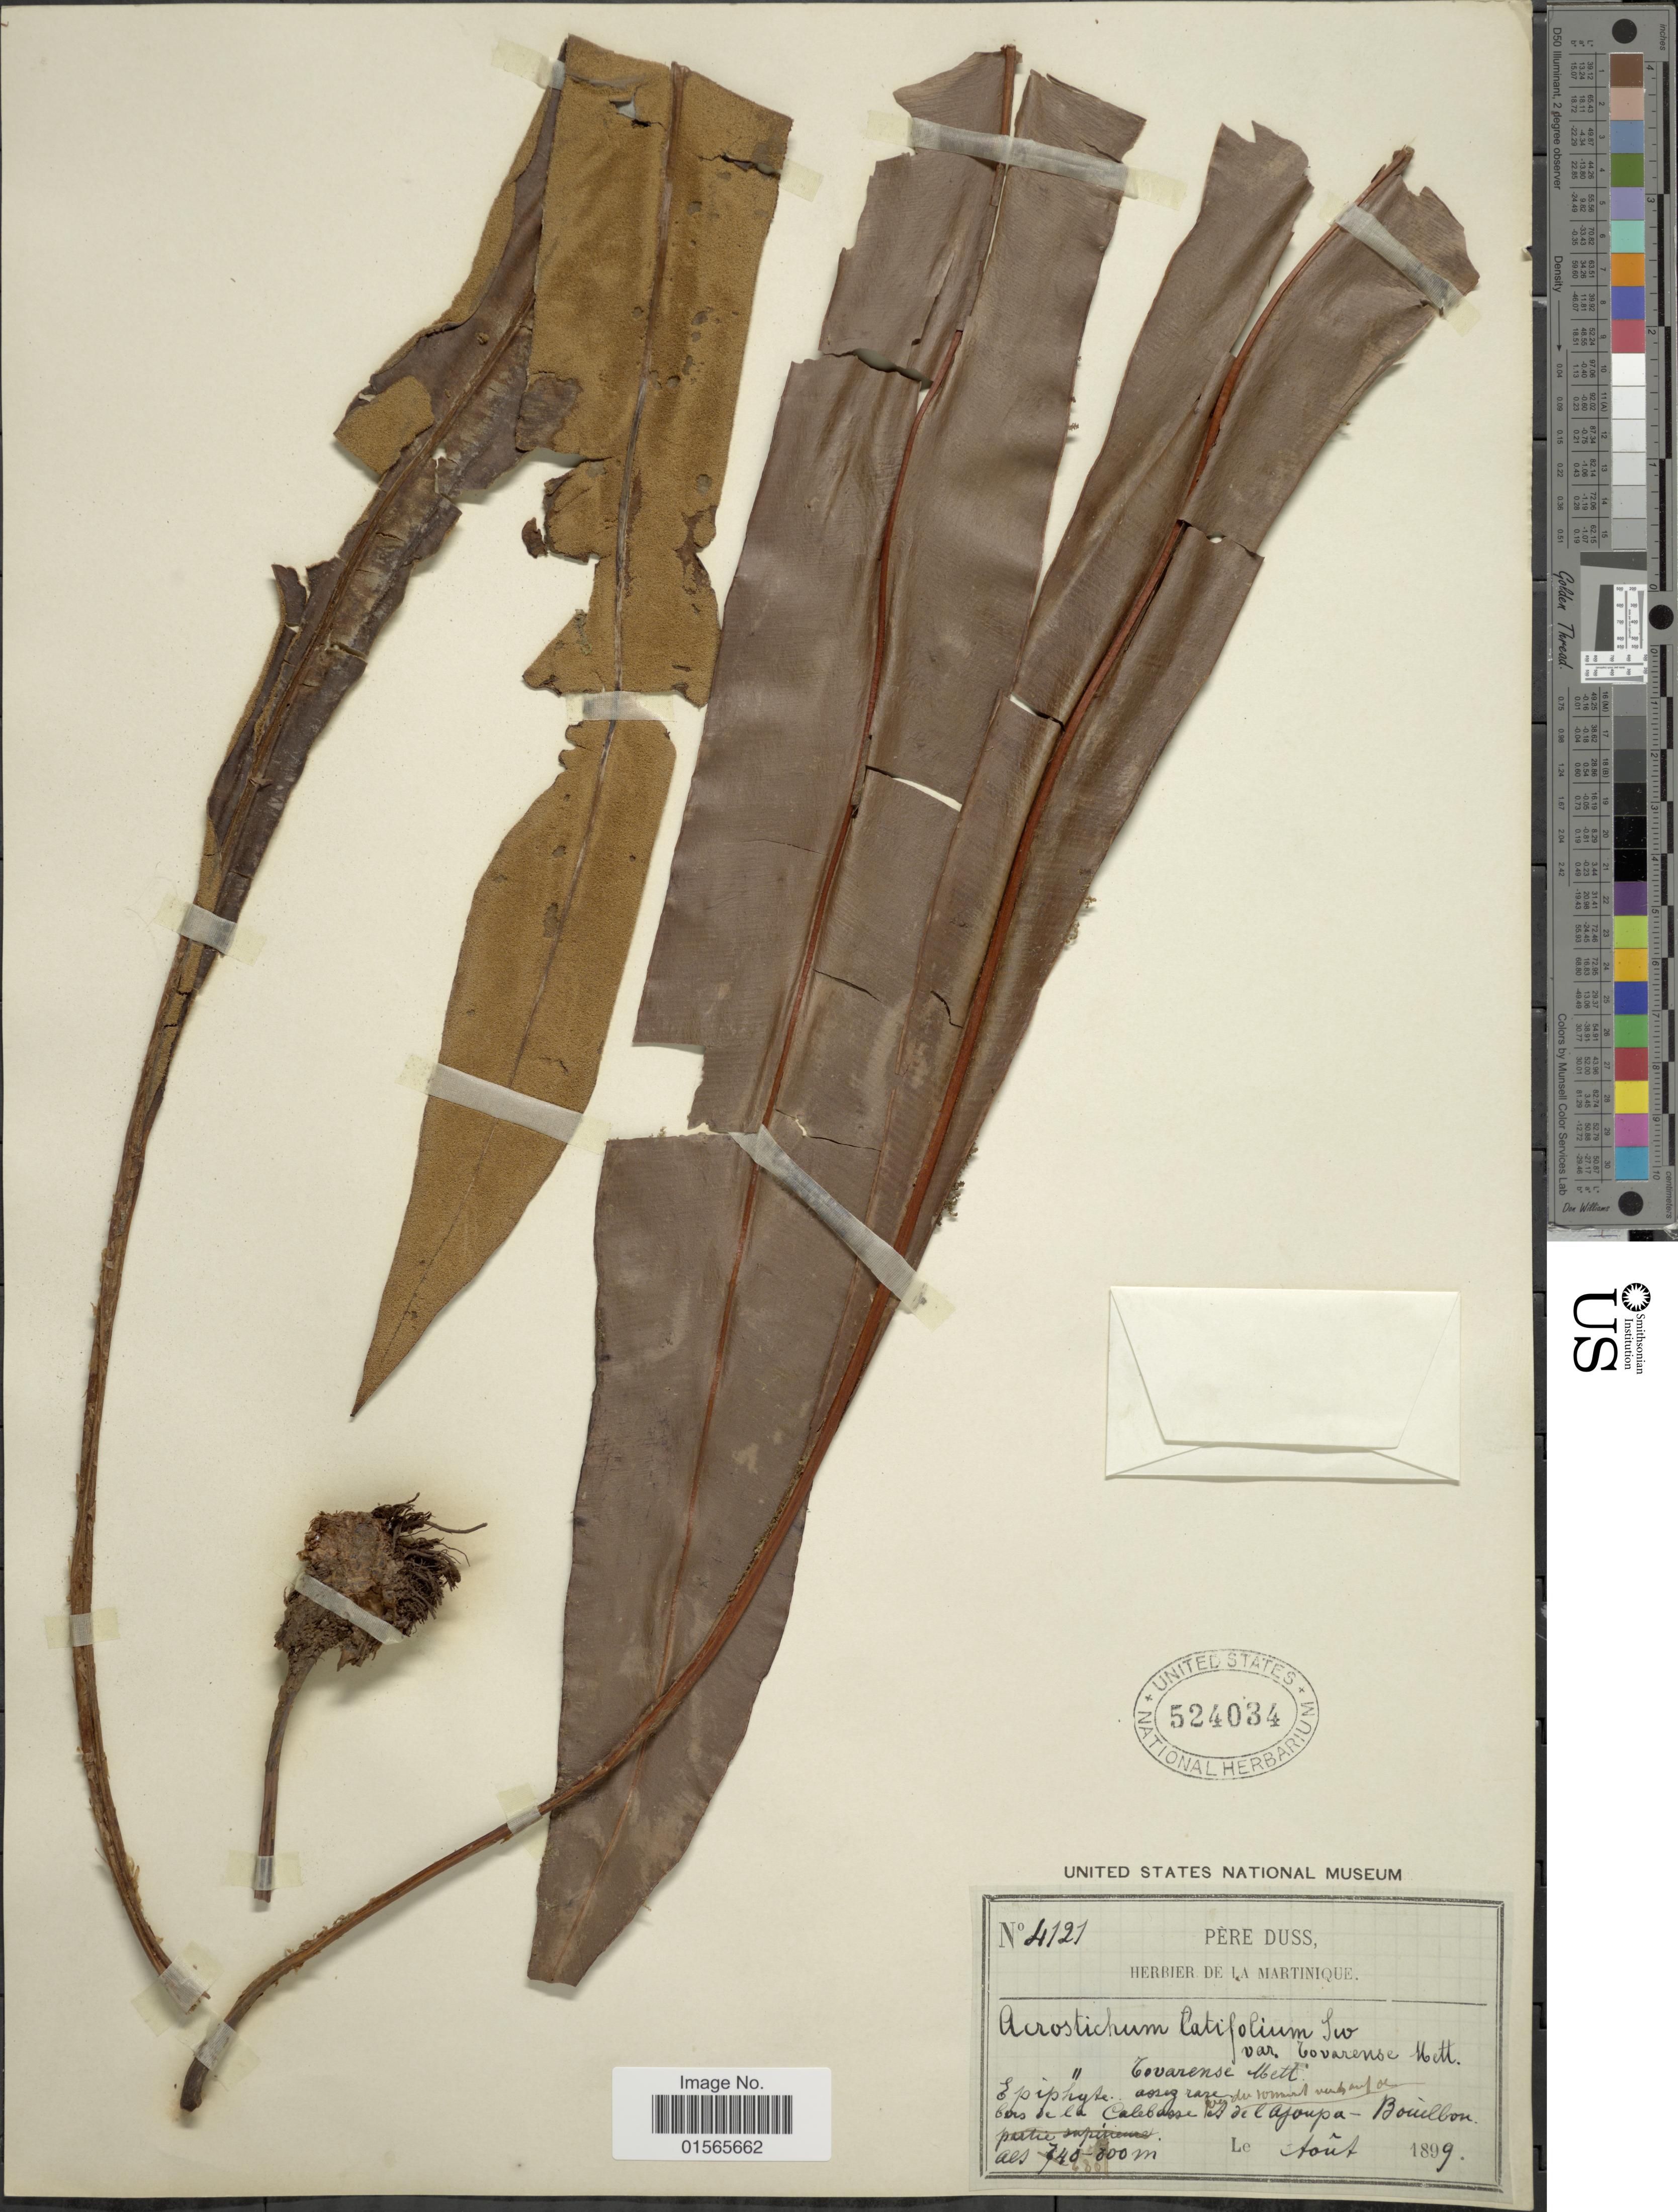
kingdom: Plantae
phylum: Tracheophyta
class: Polypodiopsida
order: Polypodiales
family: Dryopteridaceae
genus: Elaphoglossum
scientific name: Elaphoglossum longifolium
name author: J. Sm.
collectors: Père Duss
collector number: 4121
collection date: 1899-08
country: Martinique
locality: Bois de la Calebasse et de L'Ajuopa - Bouillon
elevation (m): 740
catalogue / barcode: US 524034